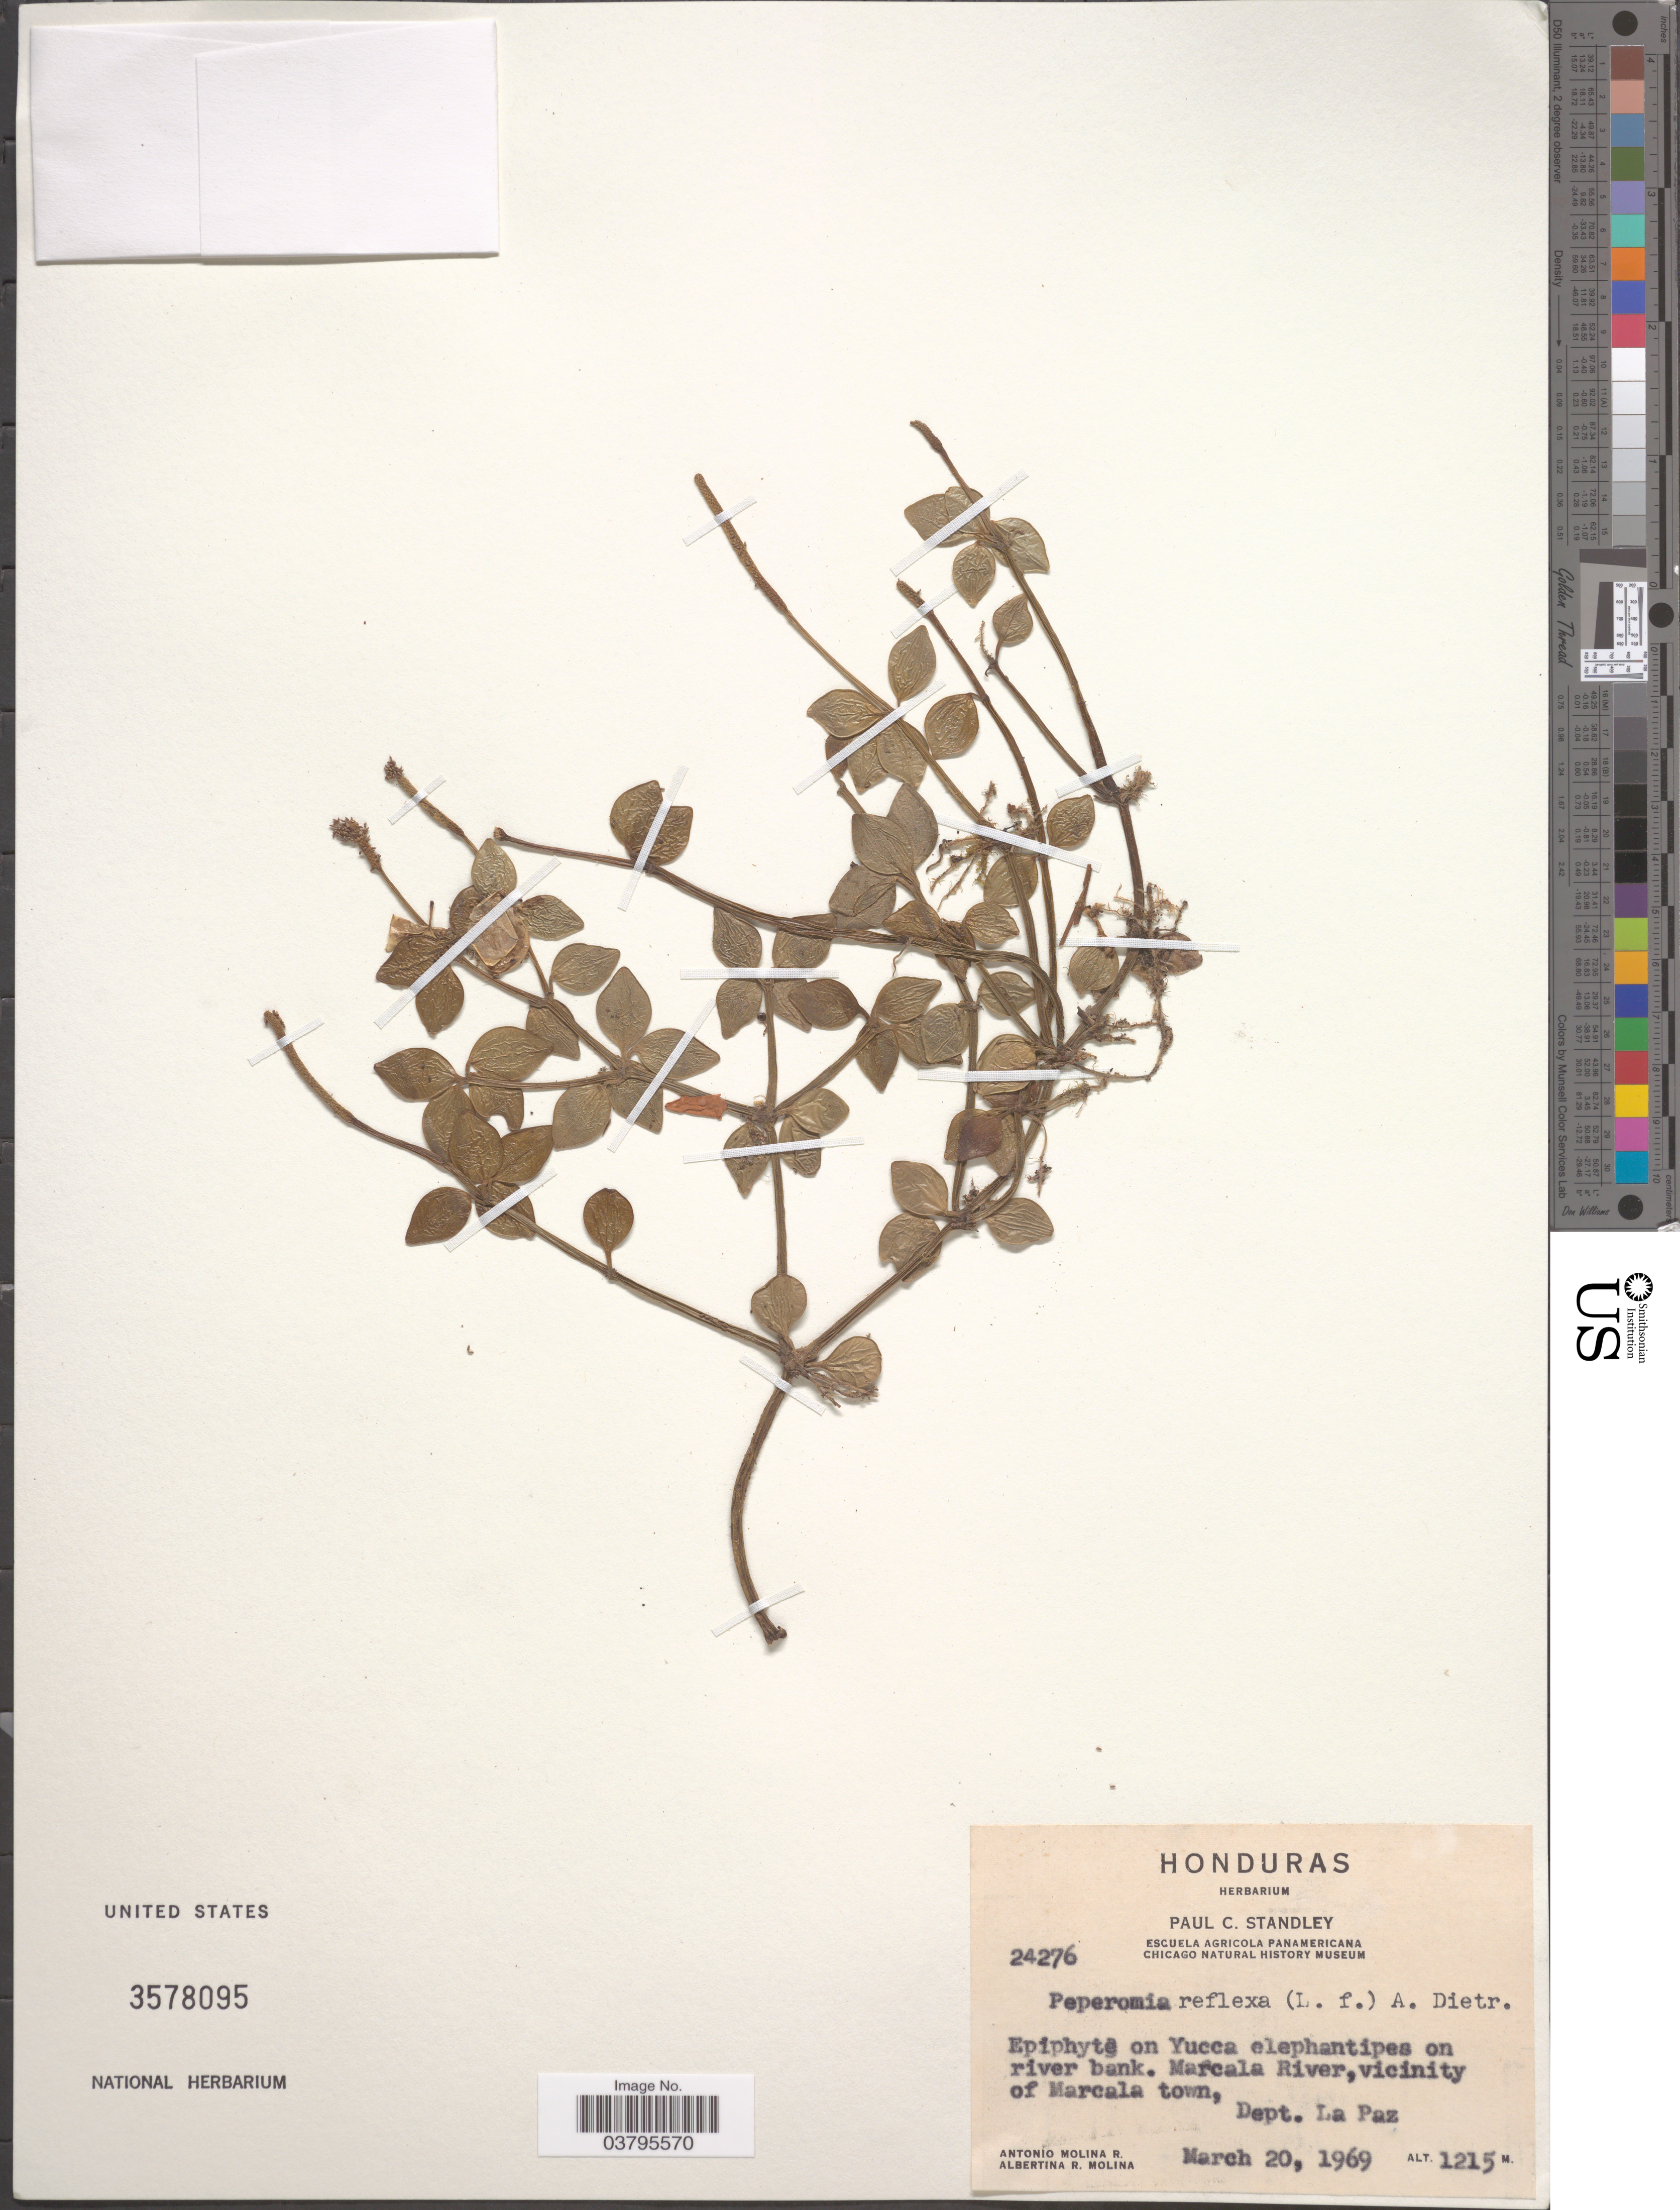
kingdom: Plantae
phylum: Tracheophyta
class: Magnoliopsida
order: Piperales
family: Piperaceae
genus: Peperomia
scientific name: Peperomia tetraphylla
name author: (G. Forst.) Hook. & Arn.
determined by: Jiménez, José Estaban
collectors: A. Molina R. & A. R. Molina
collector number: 24276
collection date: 1969-03-20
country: Honduras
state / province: La Paz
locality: Marcala River, vicinity of Marcala town, Dept. La Paz.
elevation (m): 1215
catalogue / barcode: US 3578095